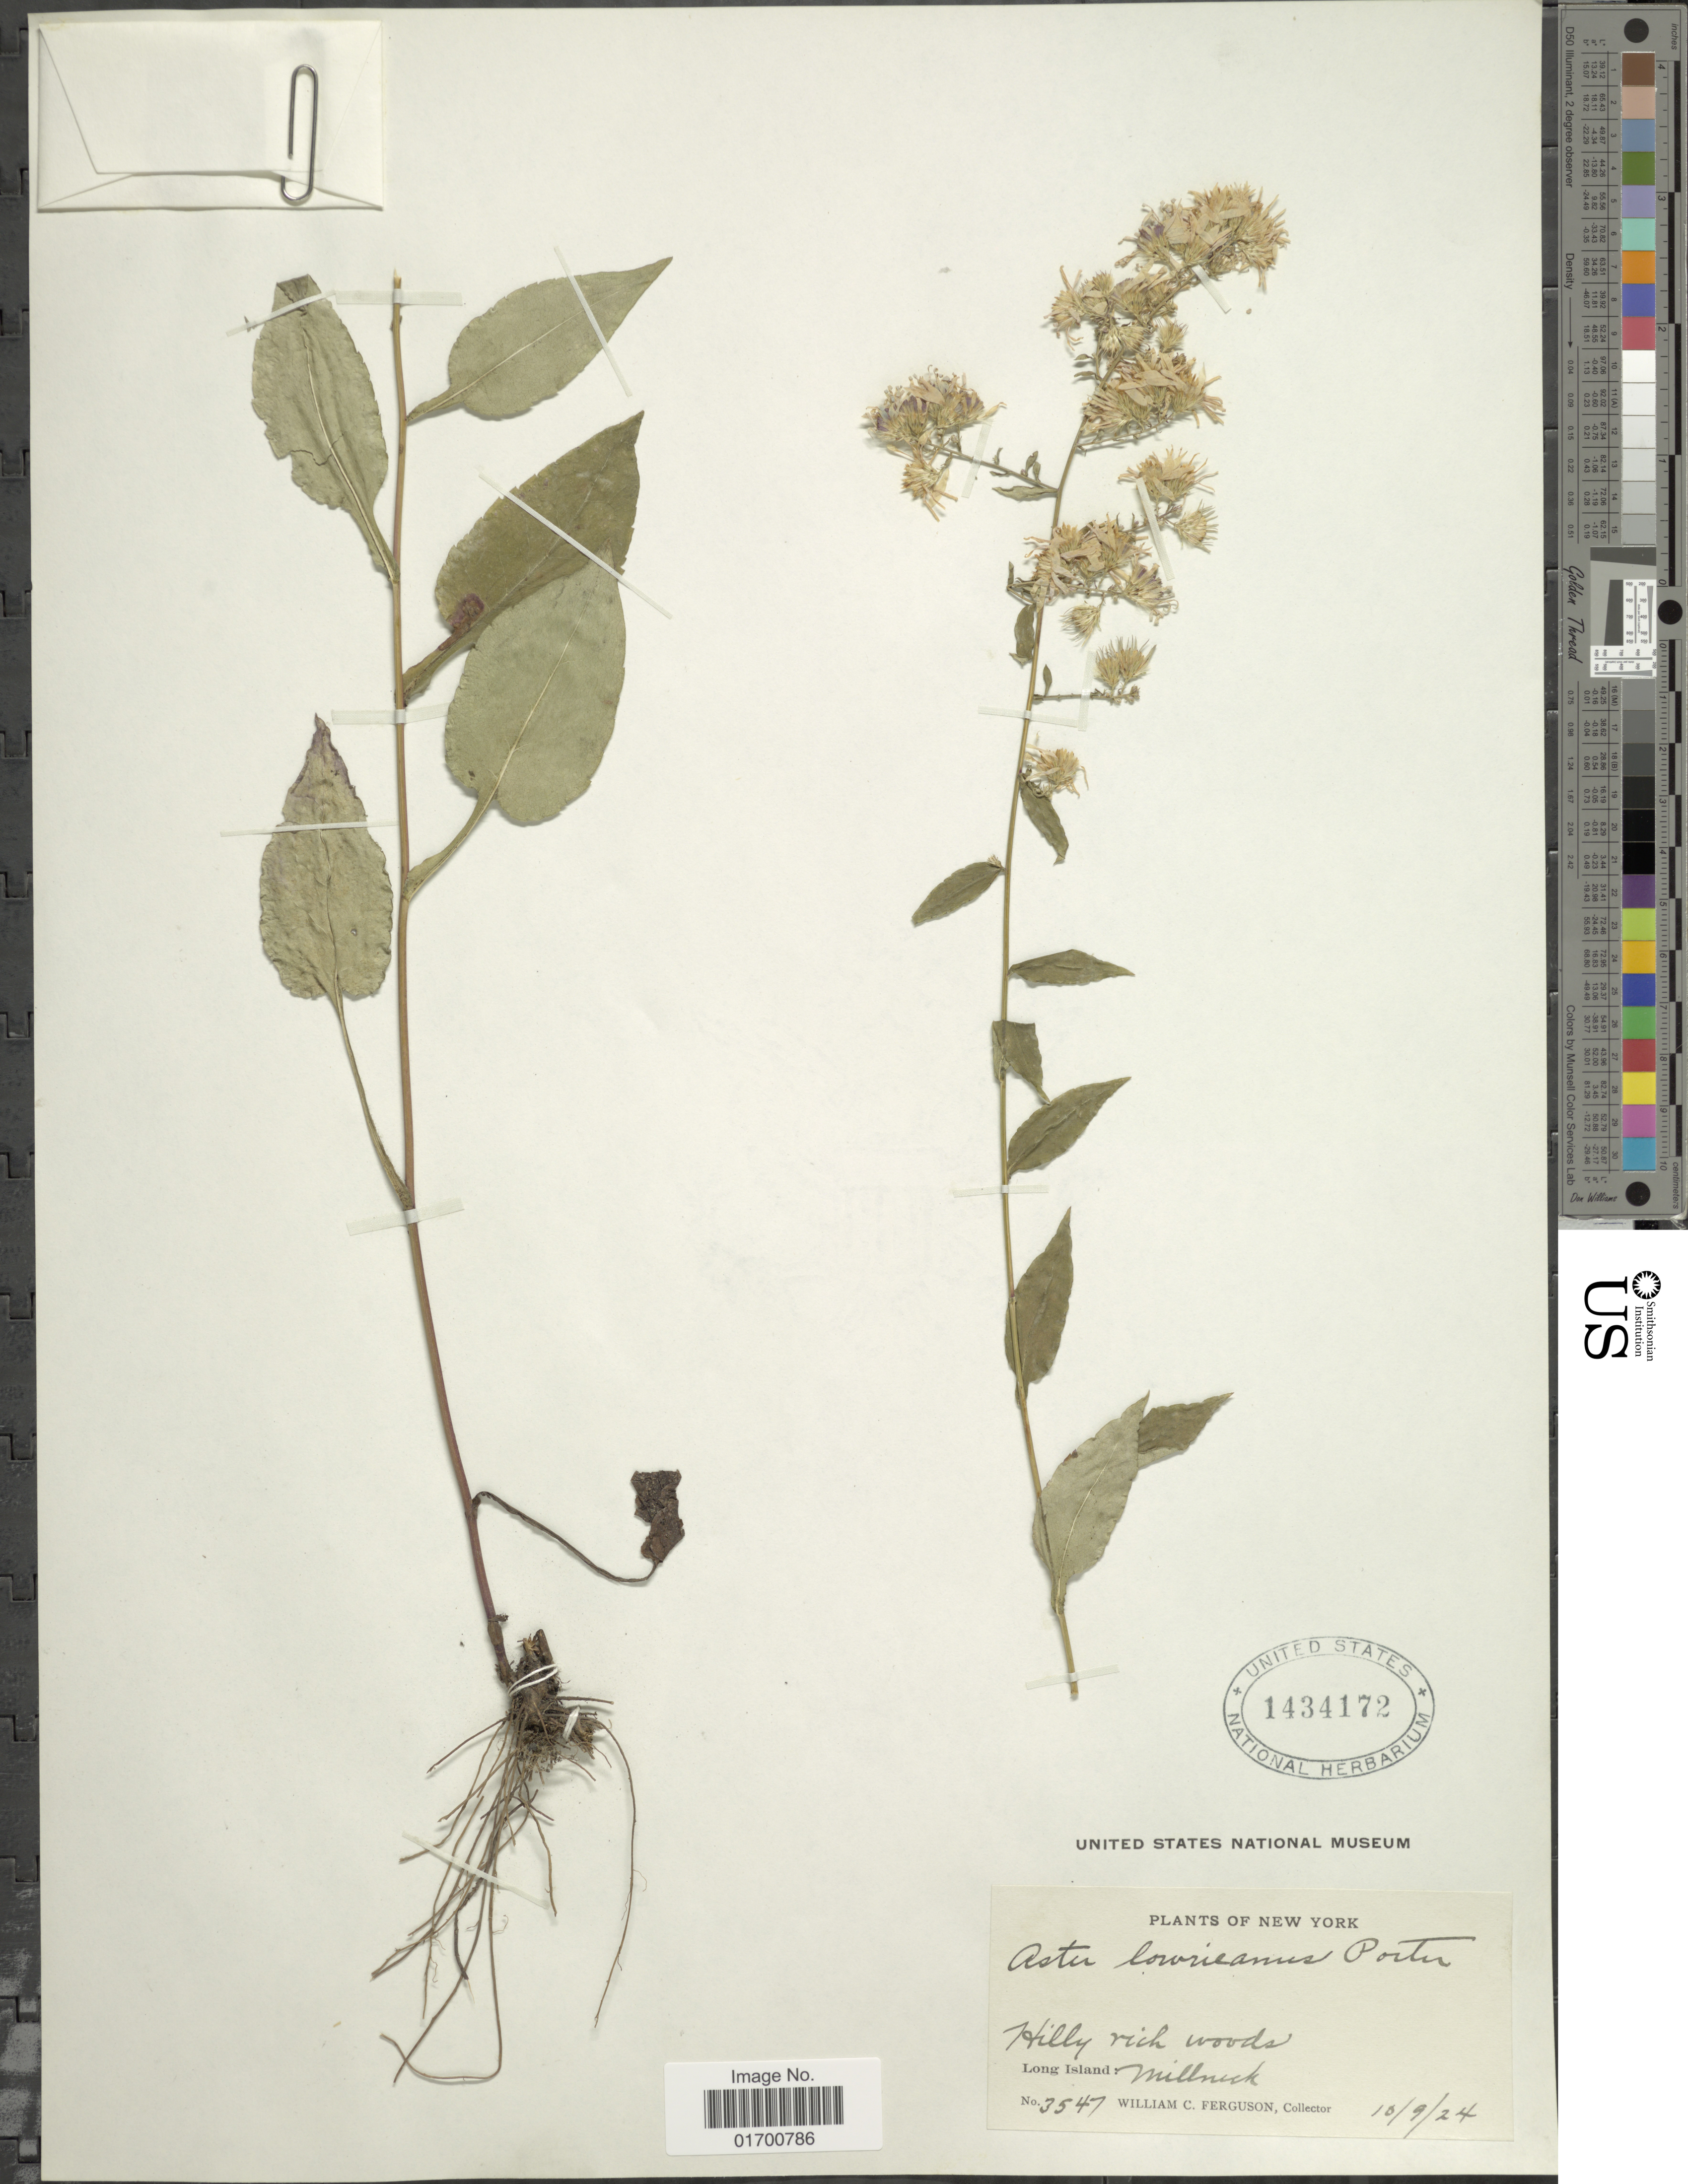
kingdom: Plantae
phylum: Tracheophyta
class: Magnoliopsida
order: Asterales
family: Asteraceae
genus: Symphyotrichum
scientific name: Symphyotrichum lowrieanum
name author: (Porter) G.L. Nesom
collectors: W. Ferguson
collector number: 3547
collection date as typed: Transcribed d/m/y: 9/10/24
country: United States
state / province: New York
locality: Hilly rich woods, Long Island: Millneck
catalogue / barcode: US 1434172